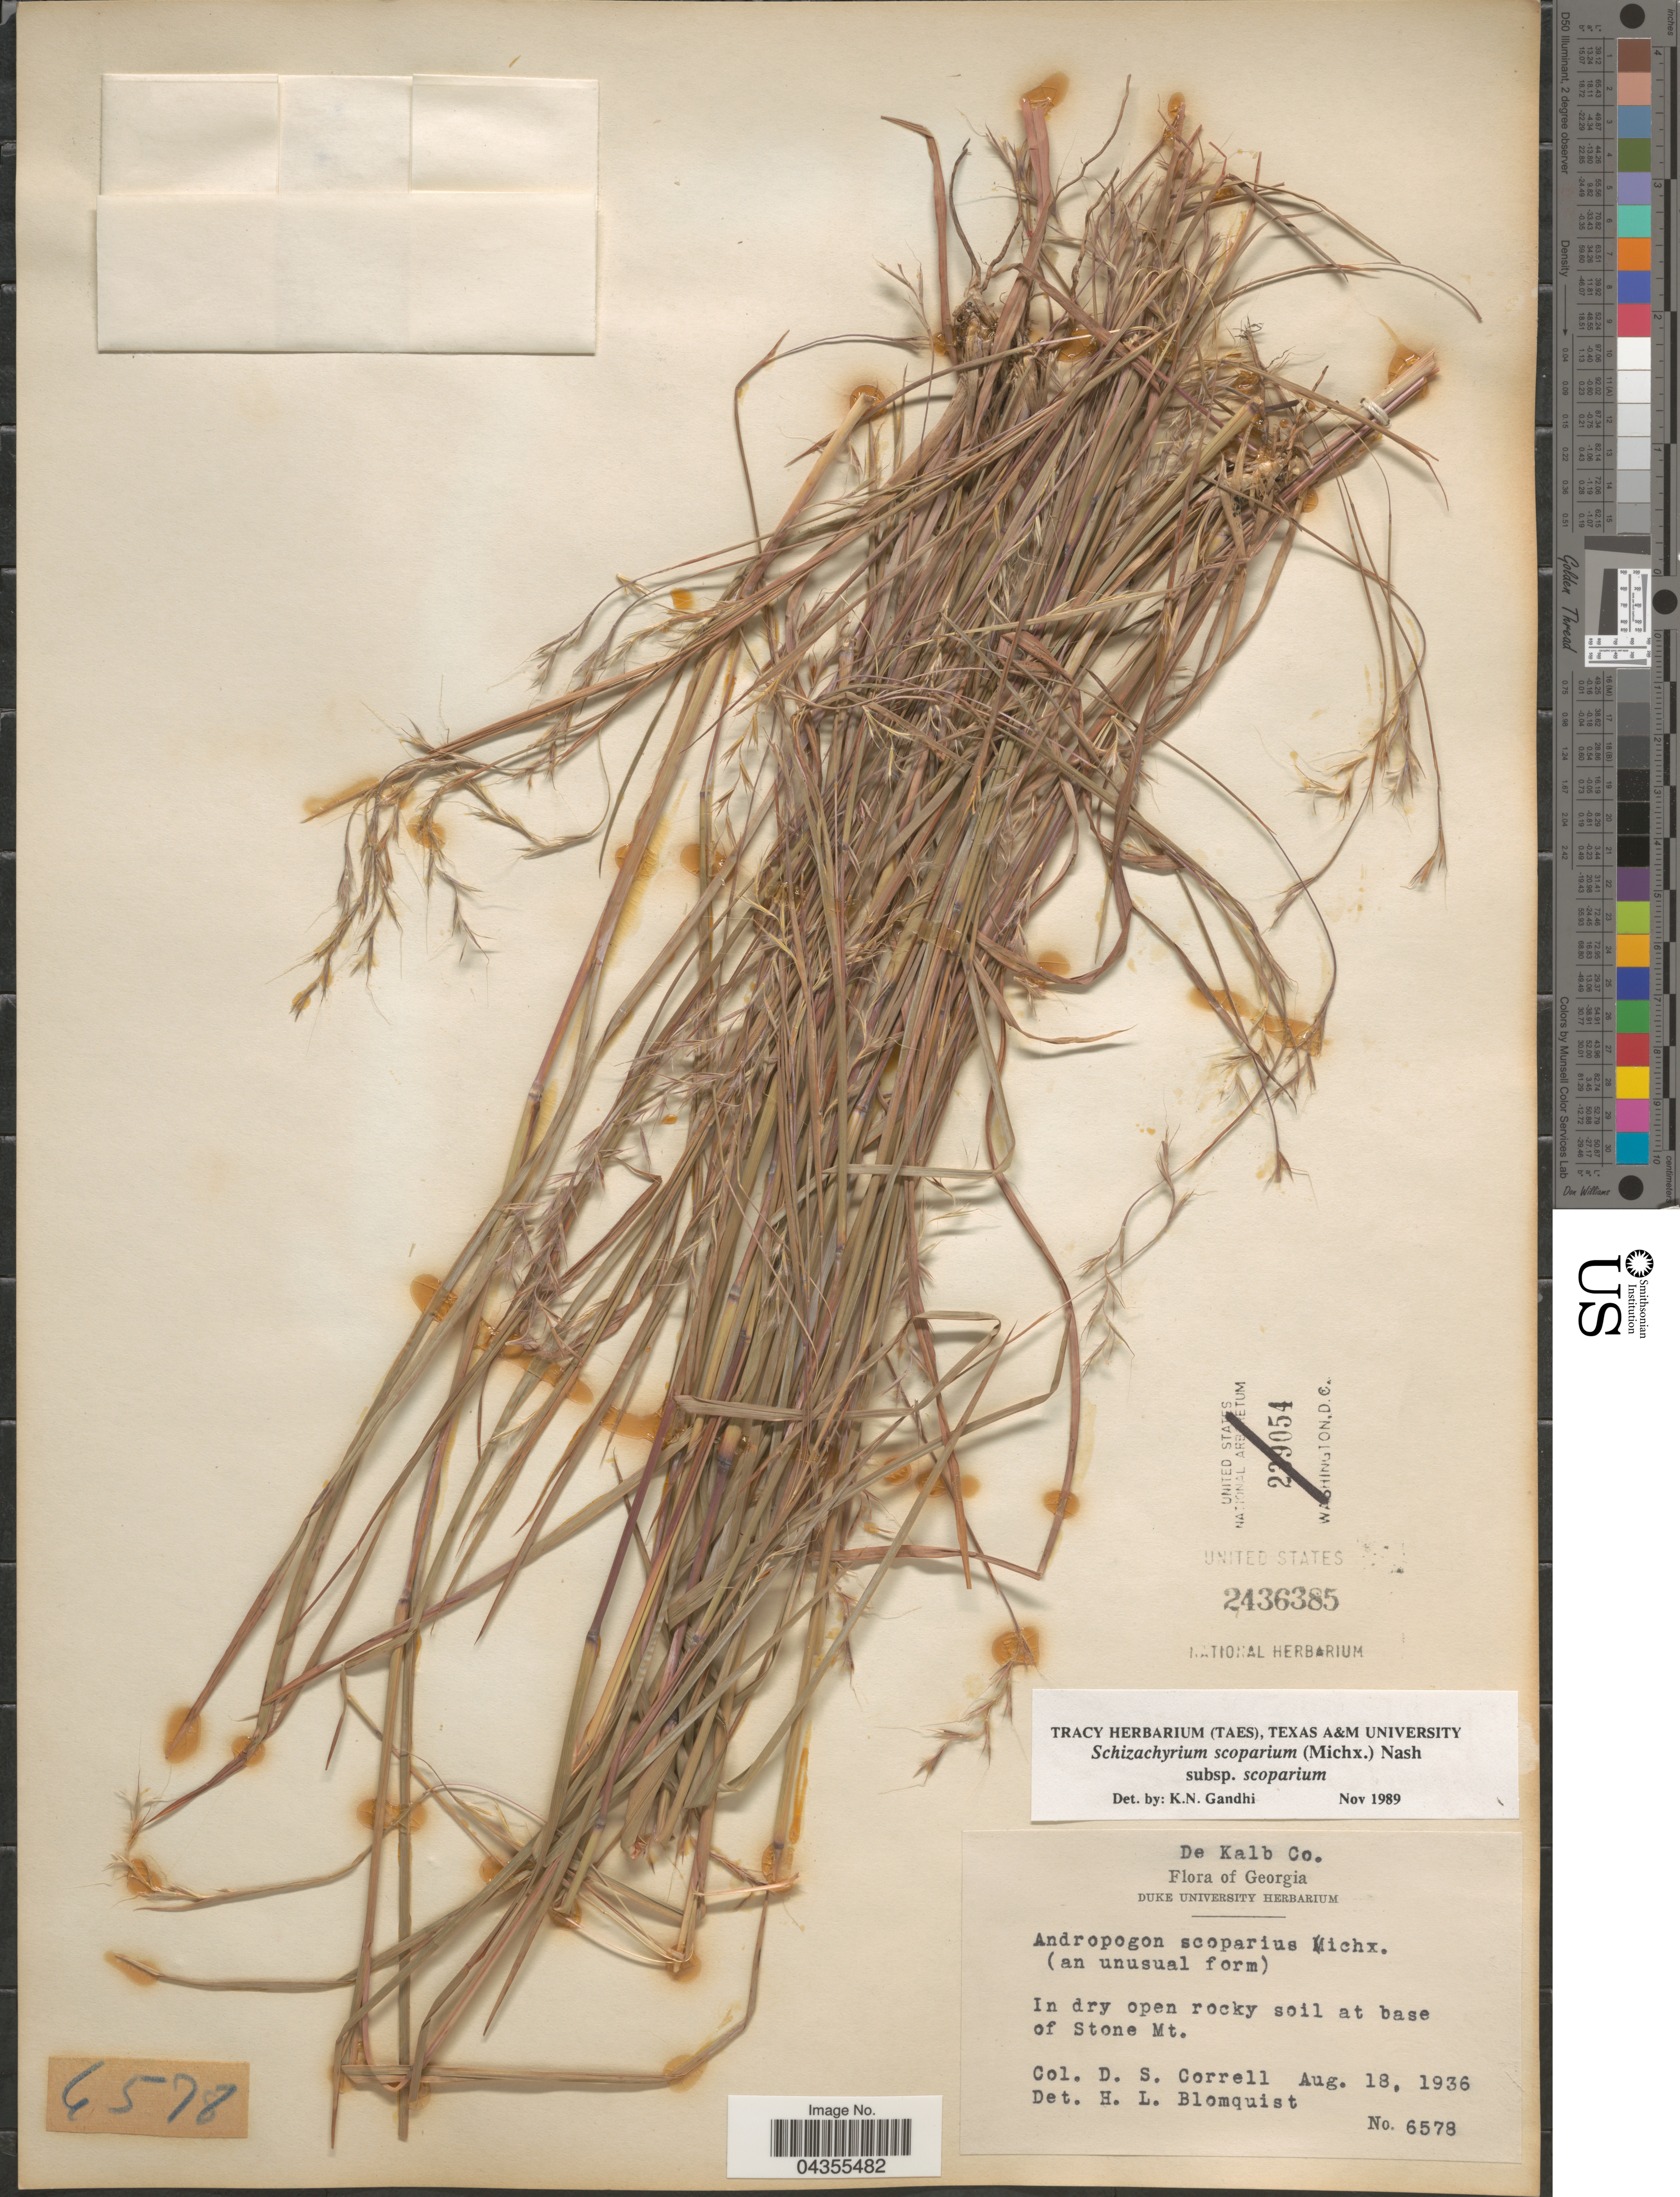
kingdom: Plantae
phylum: Tracheophyta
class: Liliopsida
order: Poales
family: Poaceae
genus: Schizachyrium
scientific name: Schizachyrium scoparium var. scoparium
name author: (Michx.) Nash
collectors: D. S. Correll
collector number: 6578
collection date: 1936-08-18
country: United States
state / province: Georgia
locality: De Kalb Co. In dry open rocky soil at base of Stone Mt.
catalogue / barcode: US 2436385